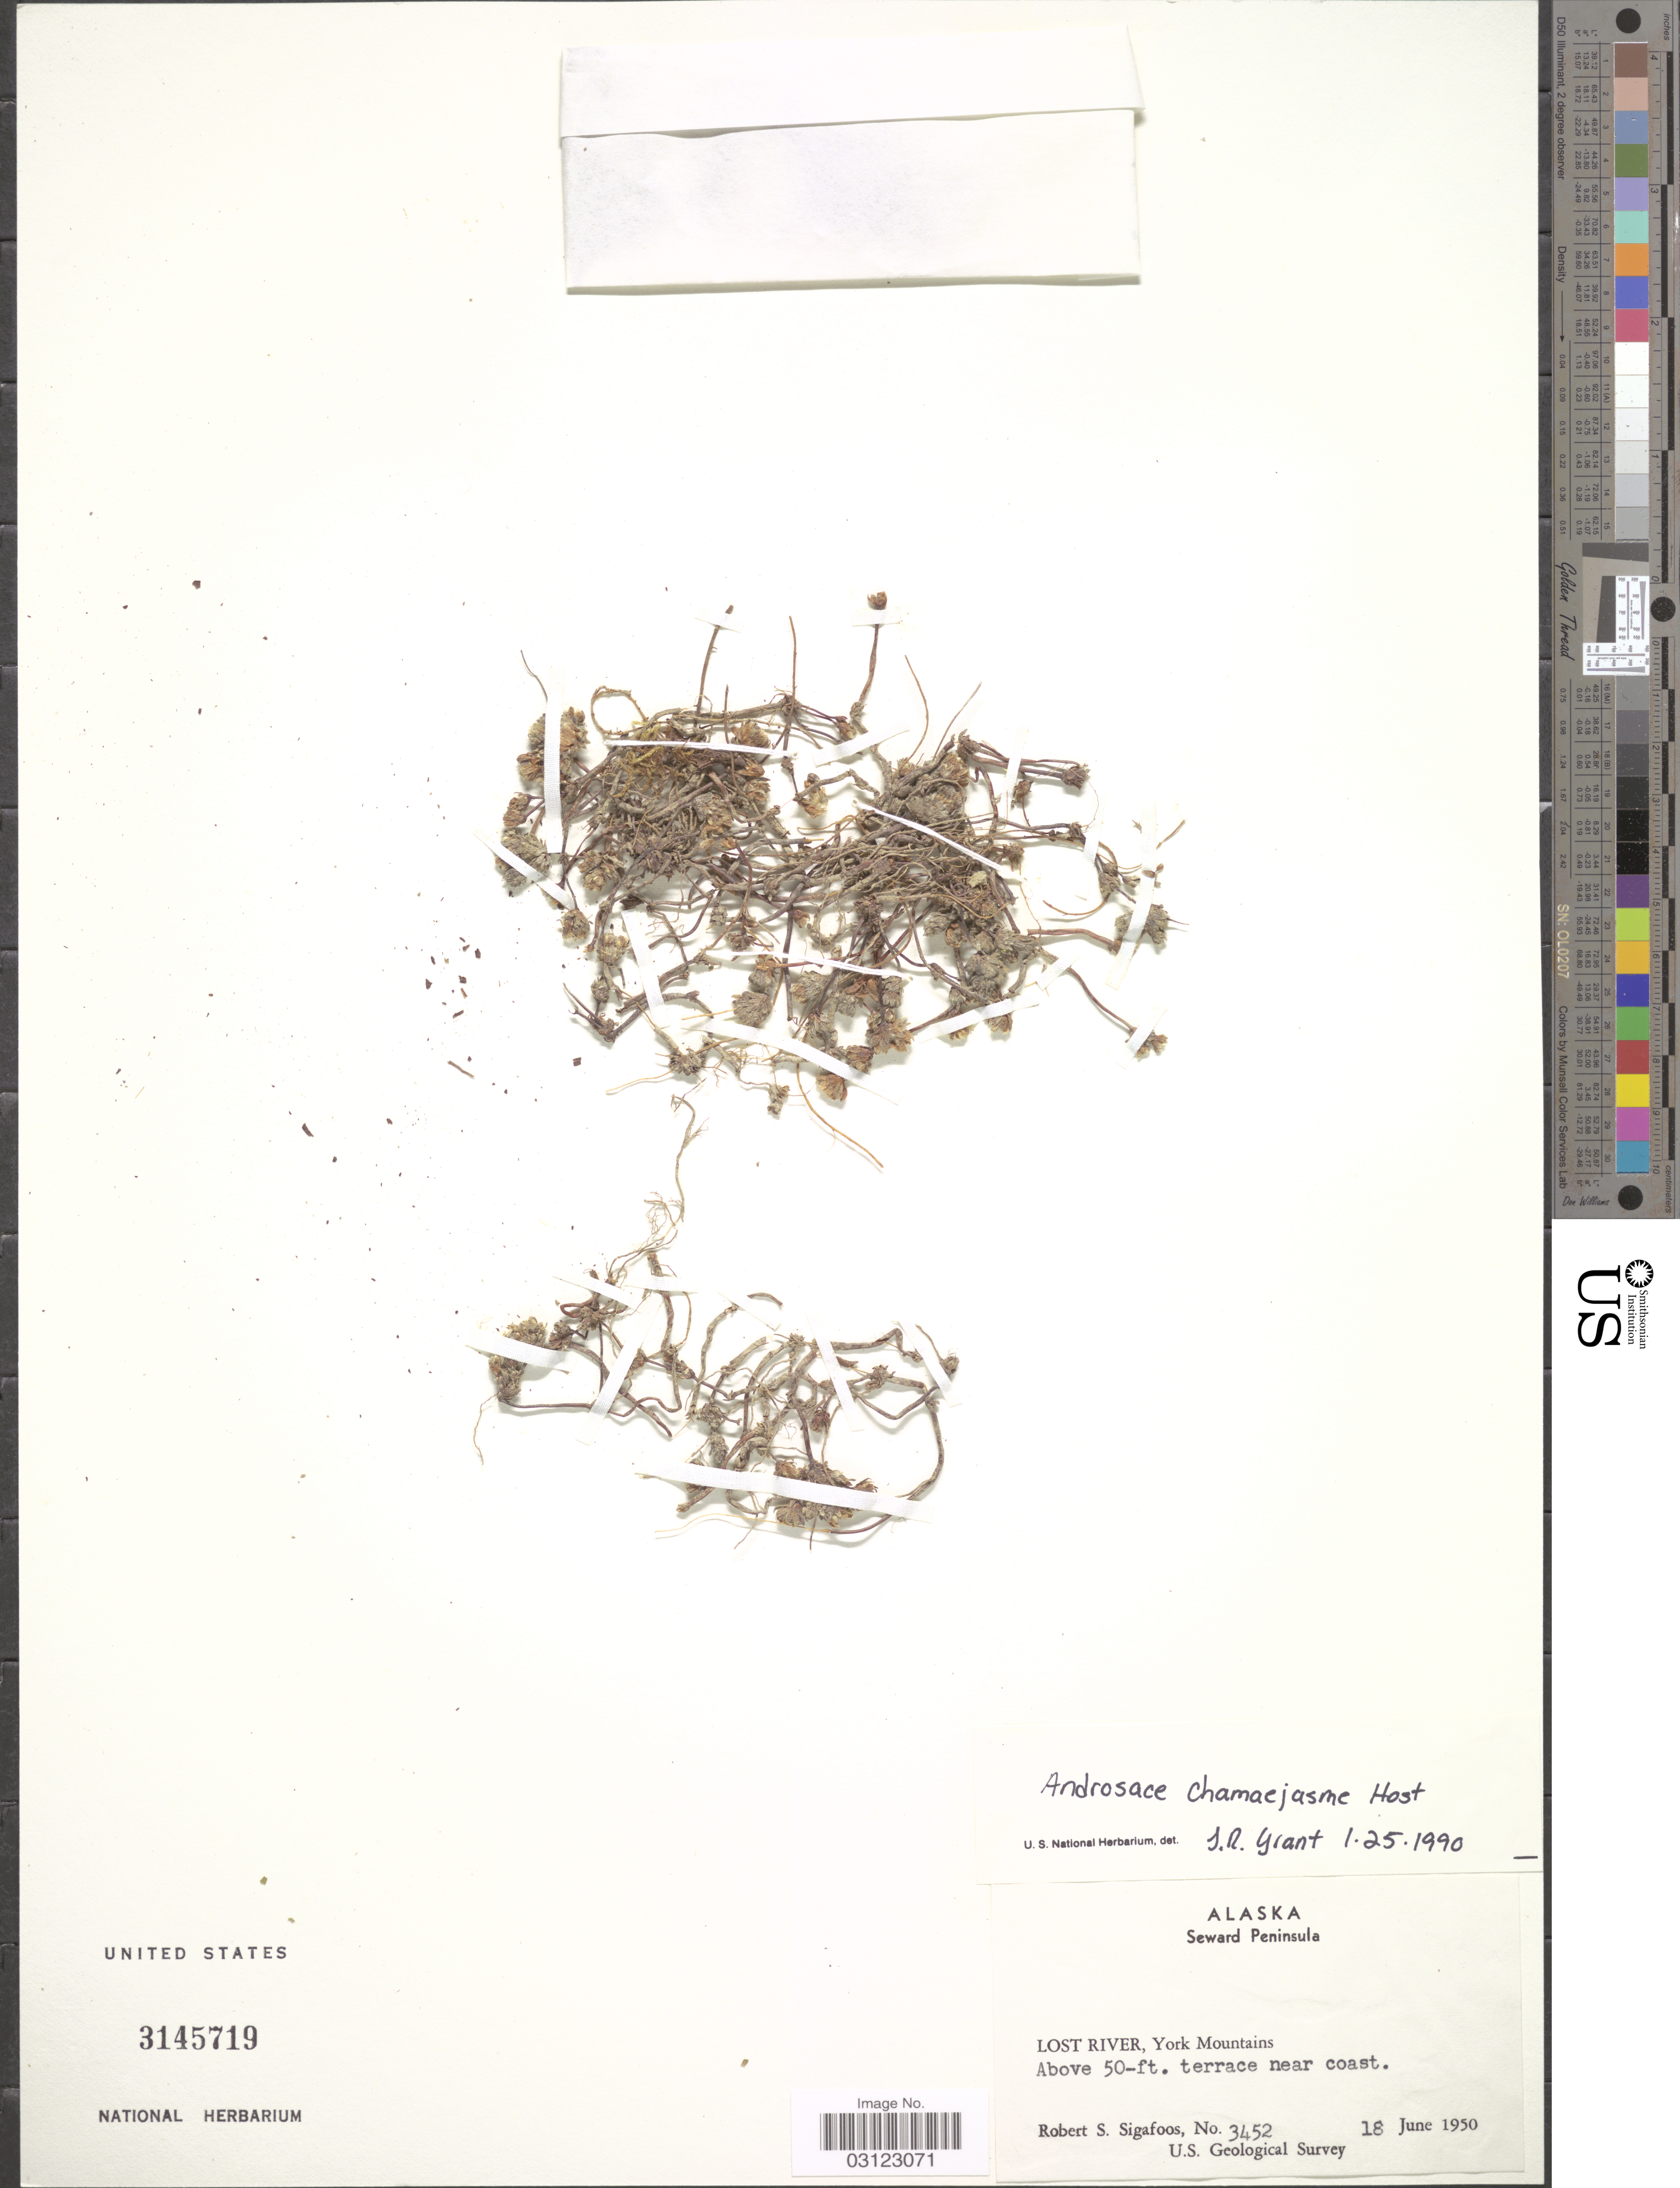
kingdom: Plantae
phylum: Tracheophyta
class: Magnoliopsida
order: Ericales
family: Primulaceae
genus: Androsace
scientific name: Androsace chamaejasme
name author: Wulfen ex Host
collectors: R. Sigafoos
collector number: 3452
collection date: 1950-06-18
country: United States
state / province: Alaska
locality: Seward Peninsula. Lost River, York Mountains. Terrace near coast.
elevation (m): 15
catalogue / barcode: US 3145719